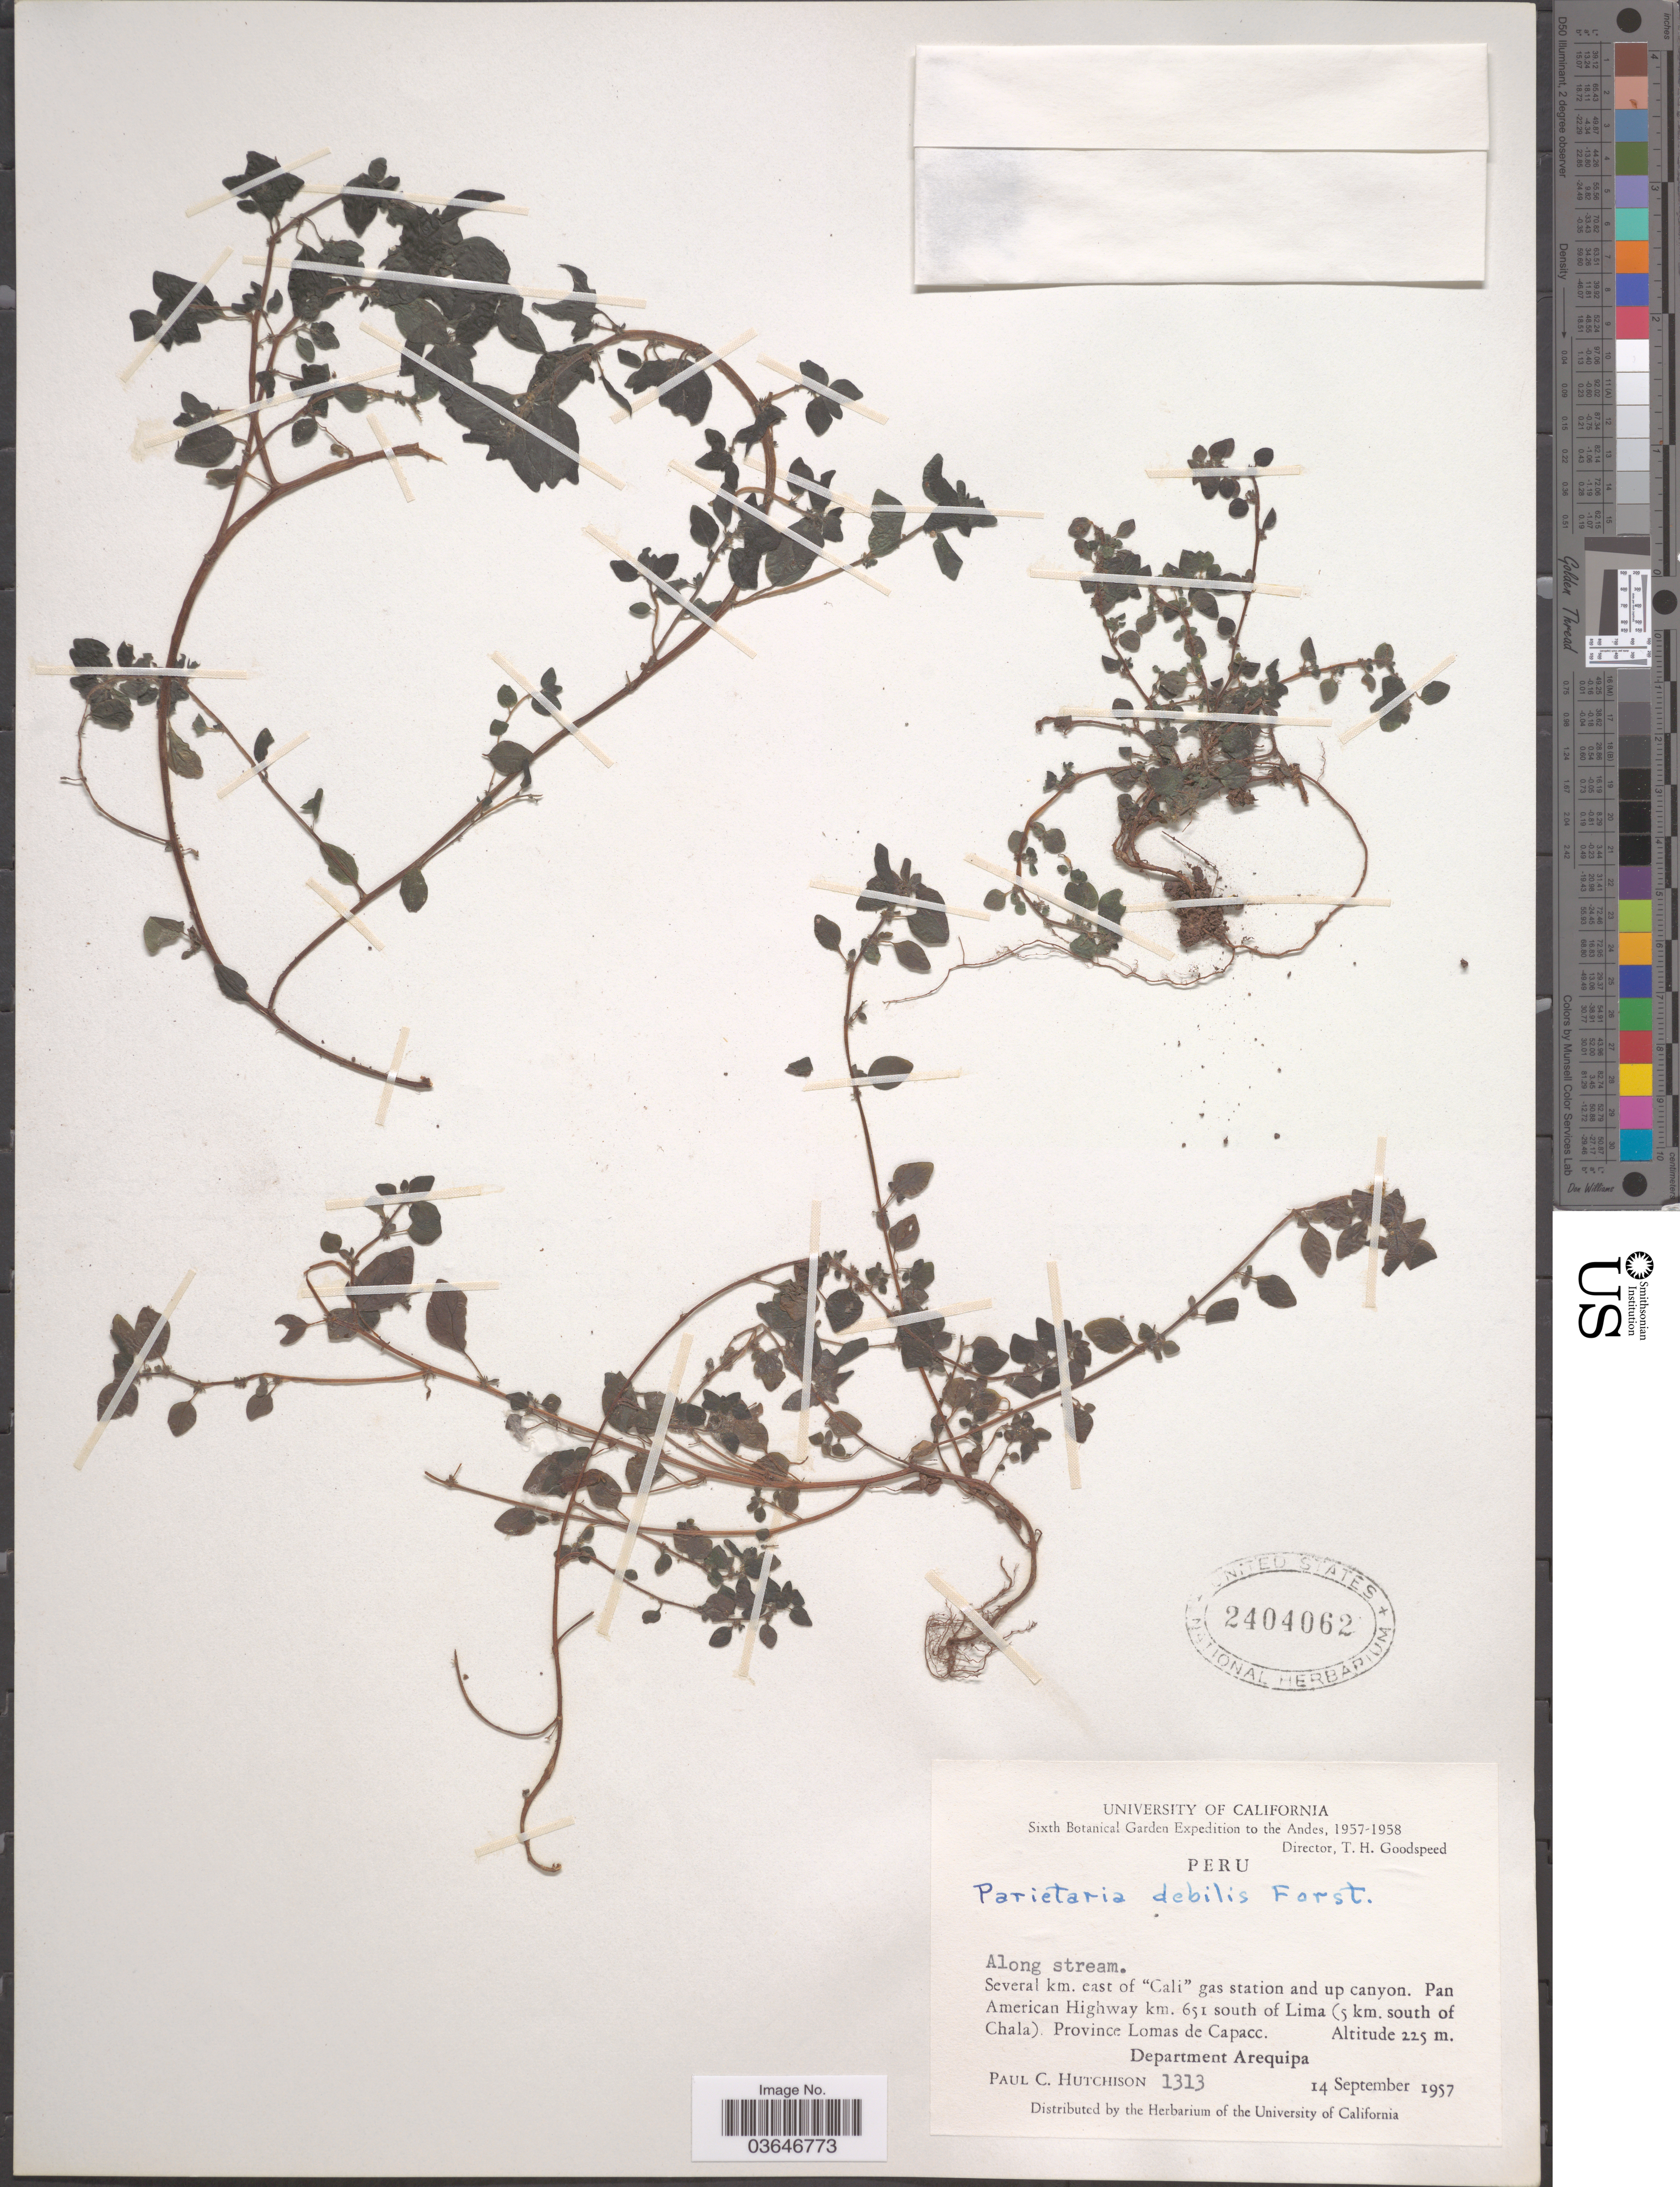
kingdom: Plantae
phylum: Tracheophyta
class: Magnoliopsida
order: Rosales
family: Urticaceae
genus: Parietaria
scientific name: Parietaria debilis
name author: G. Forst.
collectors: P. C. Hutchison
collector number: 1313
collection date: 1957-09-14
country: Peru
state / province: Arequipa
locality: Andes. Several km. east of "Cali" gas station and up canyon. Pan American Highway km. 651 south of Lima (5 km. south of Chala). Province Lomas de Capacc. Department Arequipa.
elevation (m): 225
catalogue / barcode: US 2404062